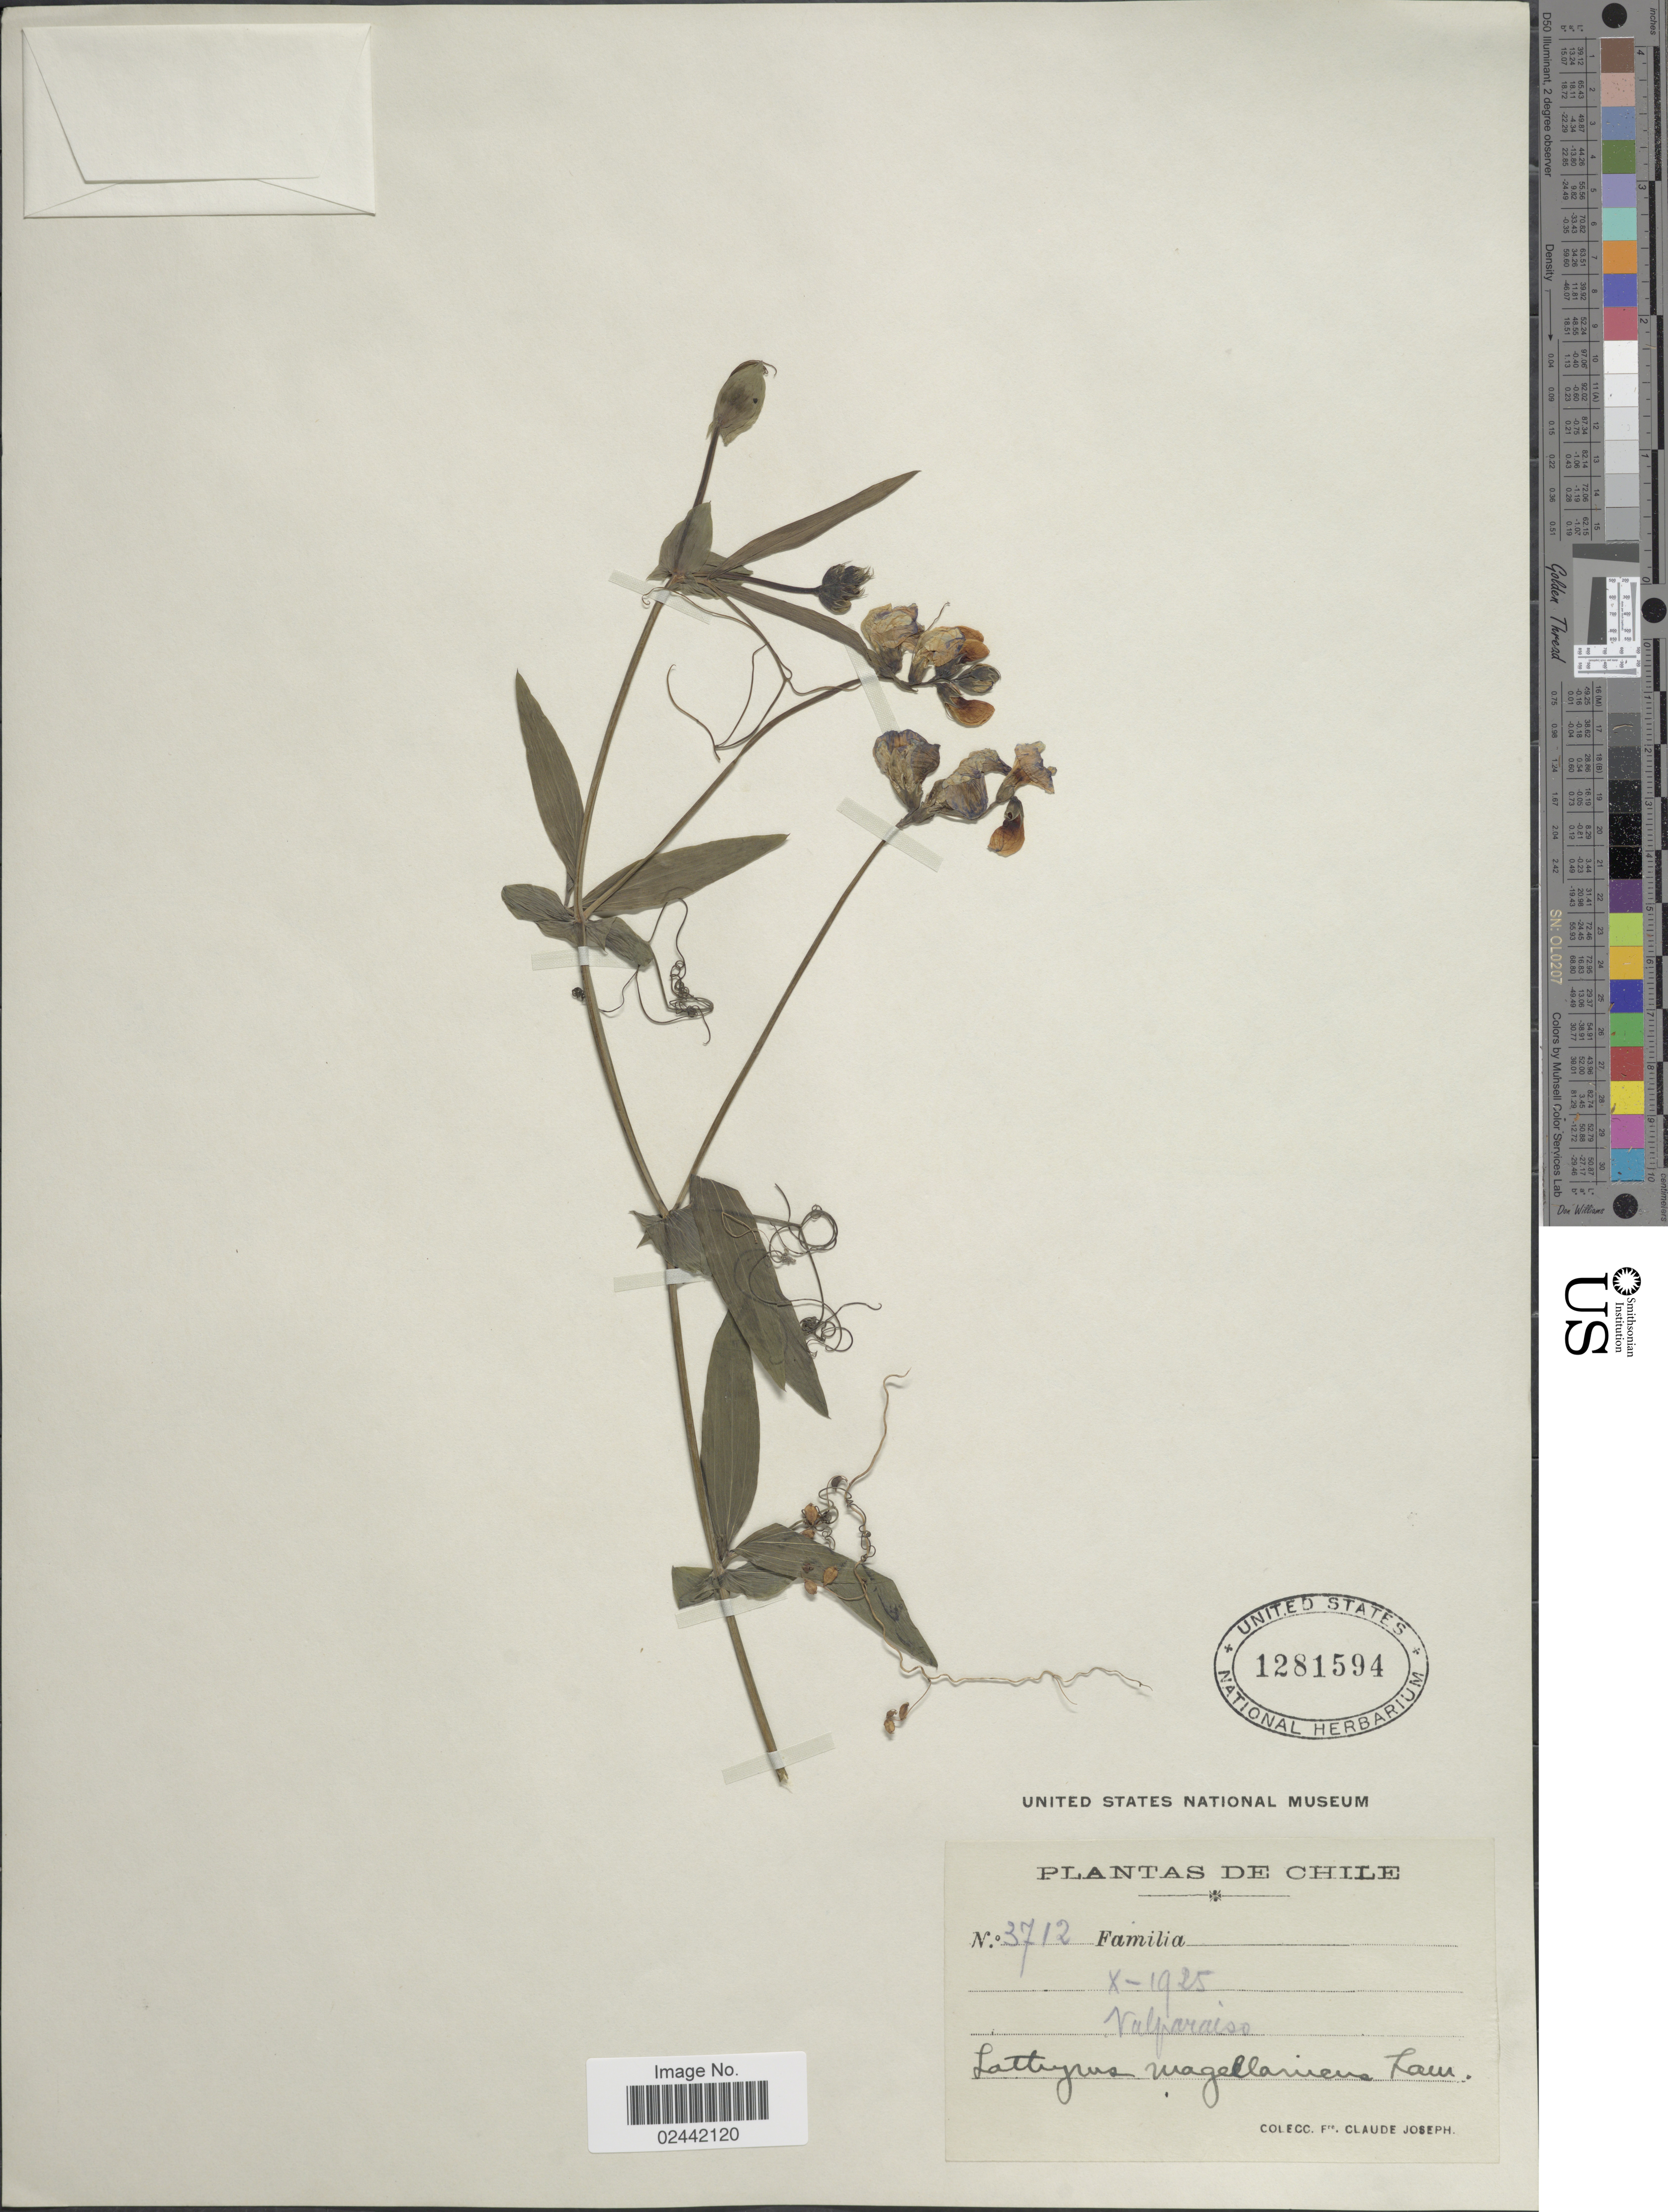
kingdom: Plantae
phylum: Tracheophyta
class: Magnoliopsida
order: Fabales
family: Fabaceae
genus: Lathyrus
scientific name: Lathyrus magellanicus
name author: Lam.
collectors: Bro. Claude-Joseph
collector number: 3712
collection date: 1925-10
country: Chile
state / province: Valparaíso (V)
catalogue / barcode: US 1281594